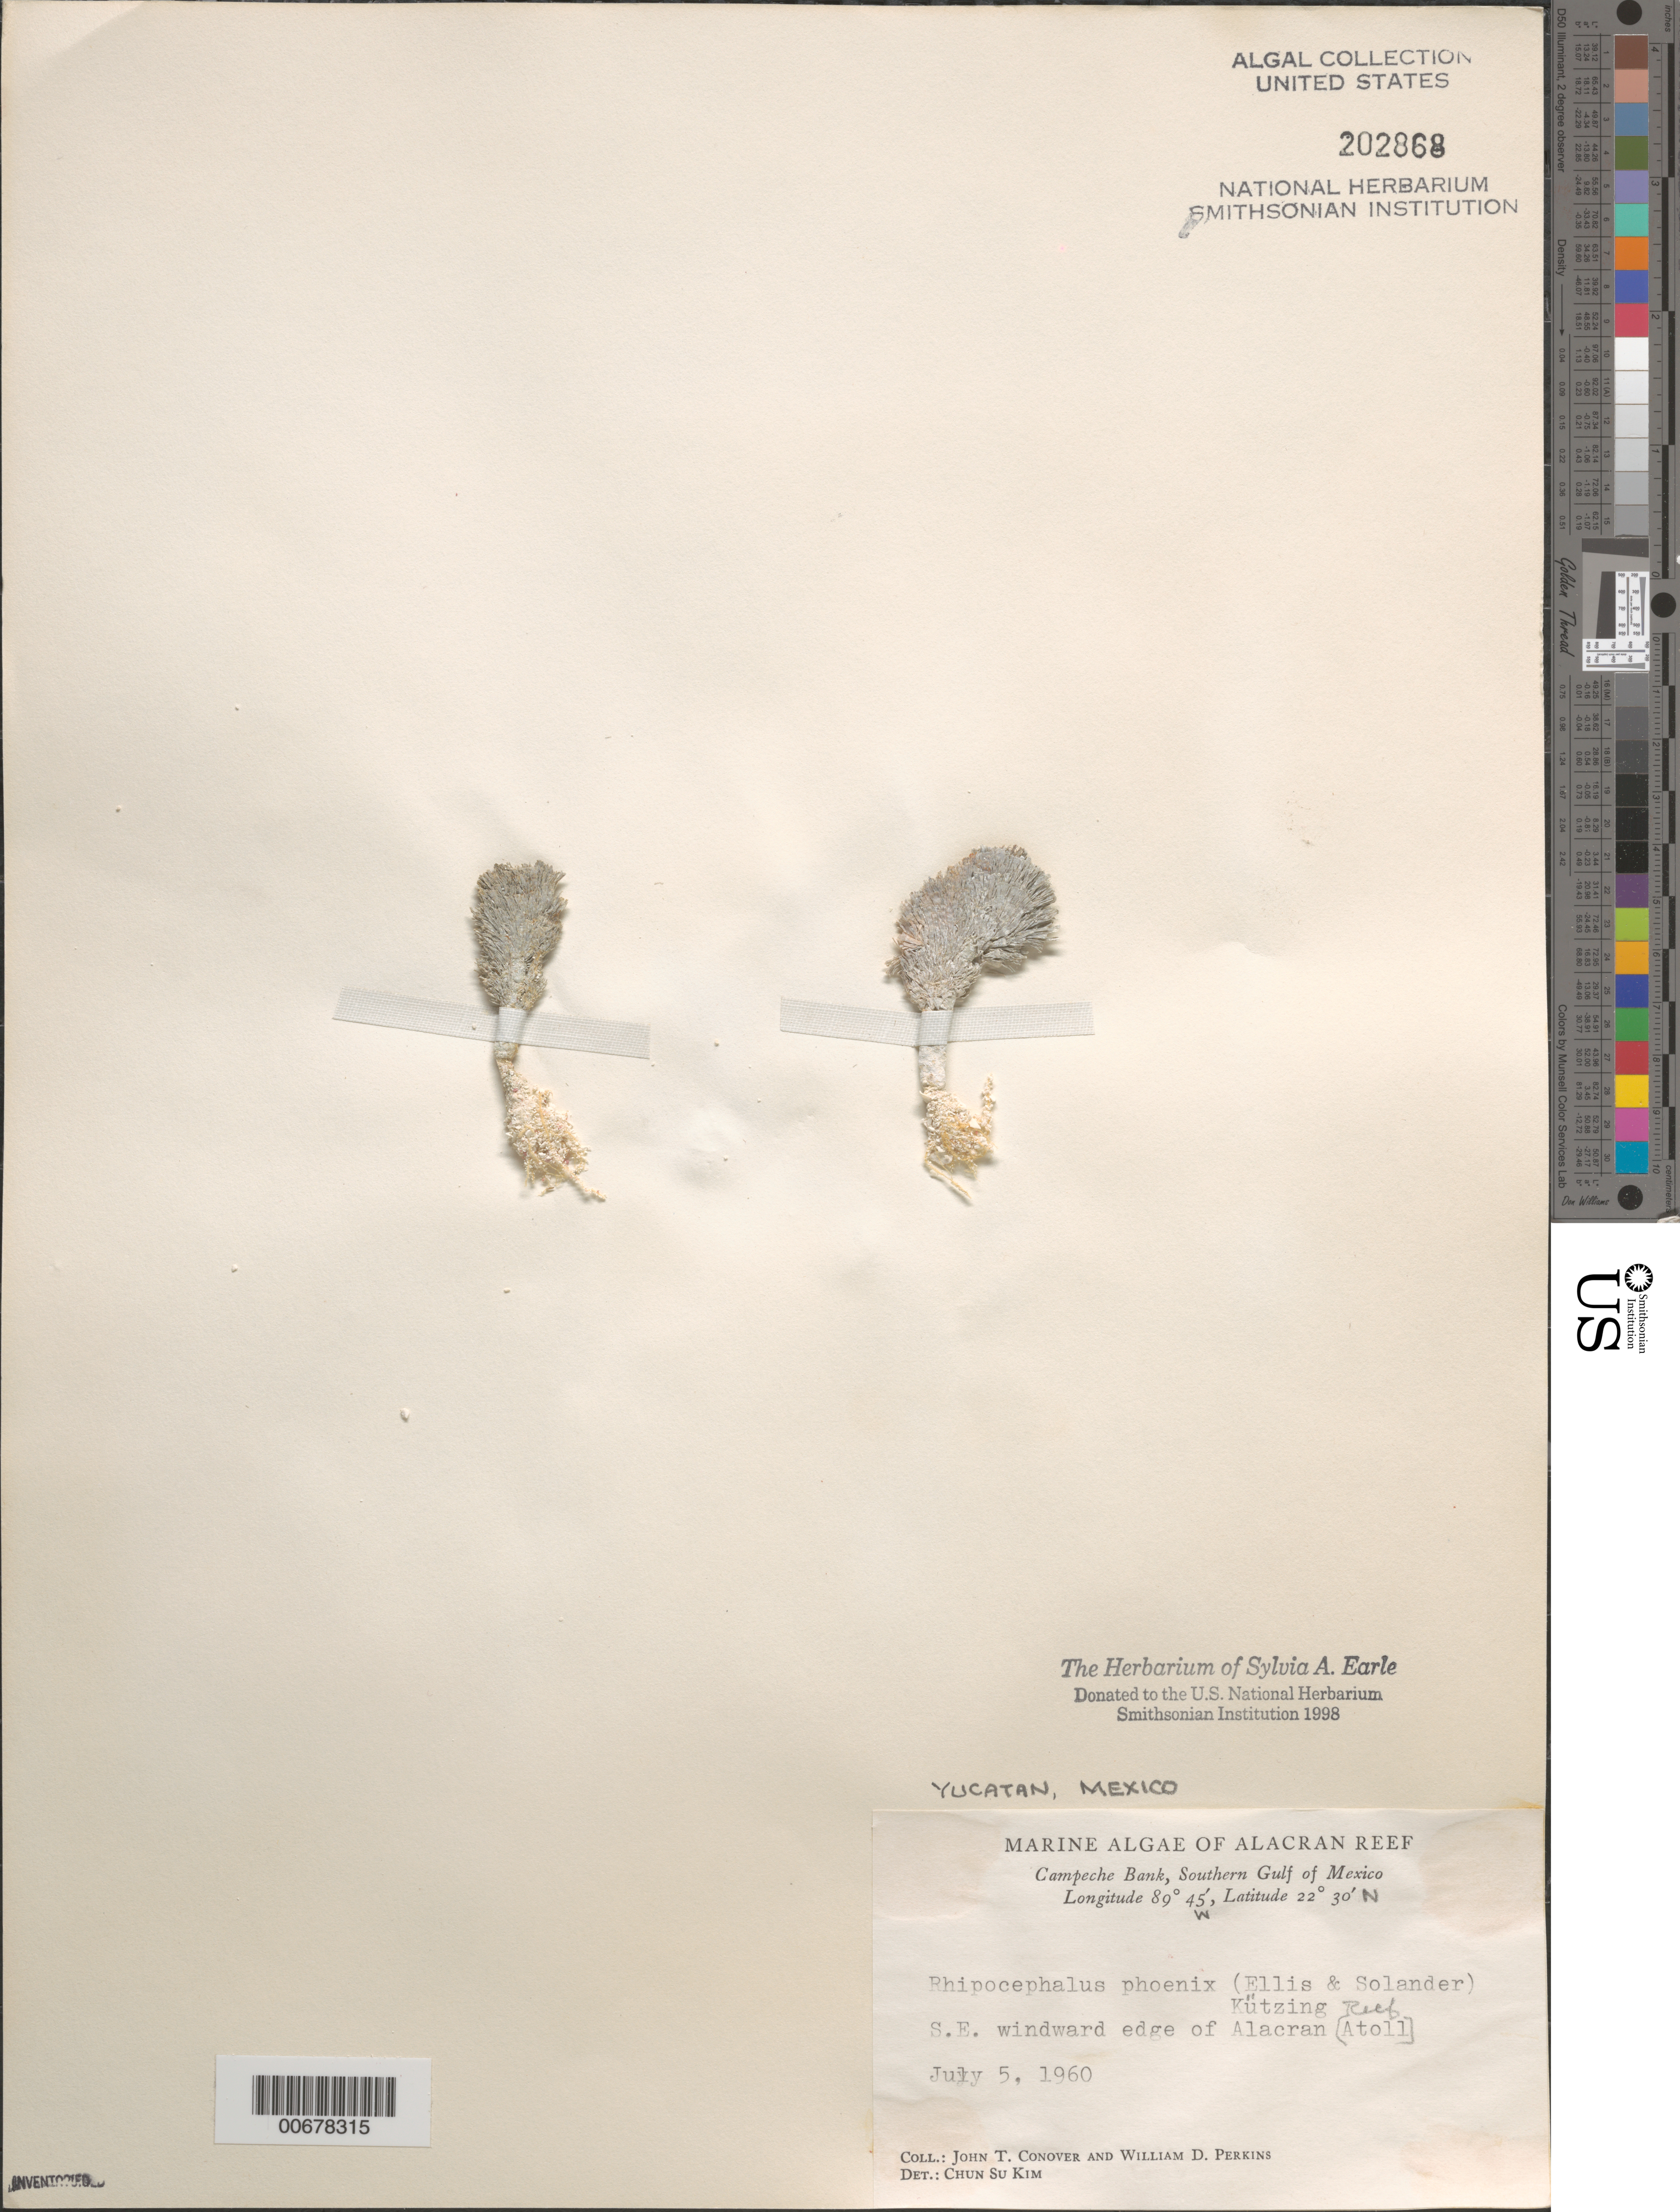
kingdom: Plantae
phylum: Chlorophyta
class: Ulvophyceae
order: Bryopsidales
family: Udoteaceae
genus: Rhipocephalus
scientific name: Rhipocephalus phoenix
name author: (J. Ellis & Sol.) Kütz.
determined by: Kim, Chun Su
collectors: J. T. Conover & W. D. Perkins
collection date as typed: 05 Jul 1960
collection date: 1960-07-05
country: Mexico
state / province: Yucatán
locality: Alacran Reef, Campeche Bank, southern Gulf of Mexico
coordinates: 22 30' N, 89 45' W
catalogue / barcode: US 202868